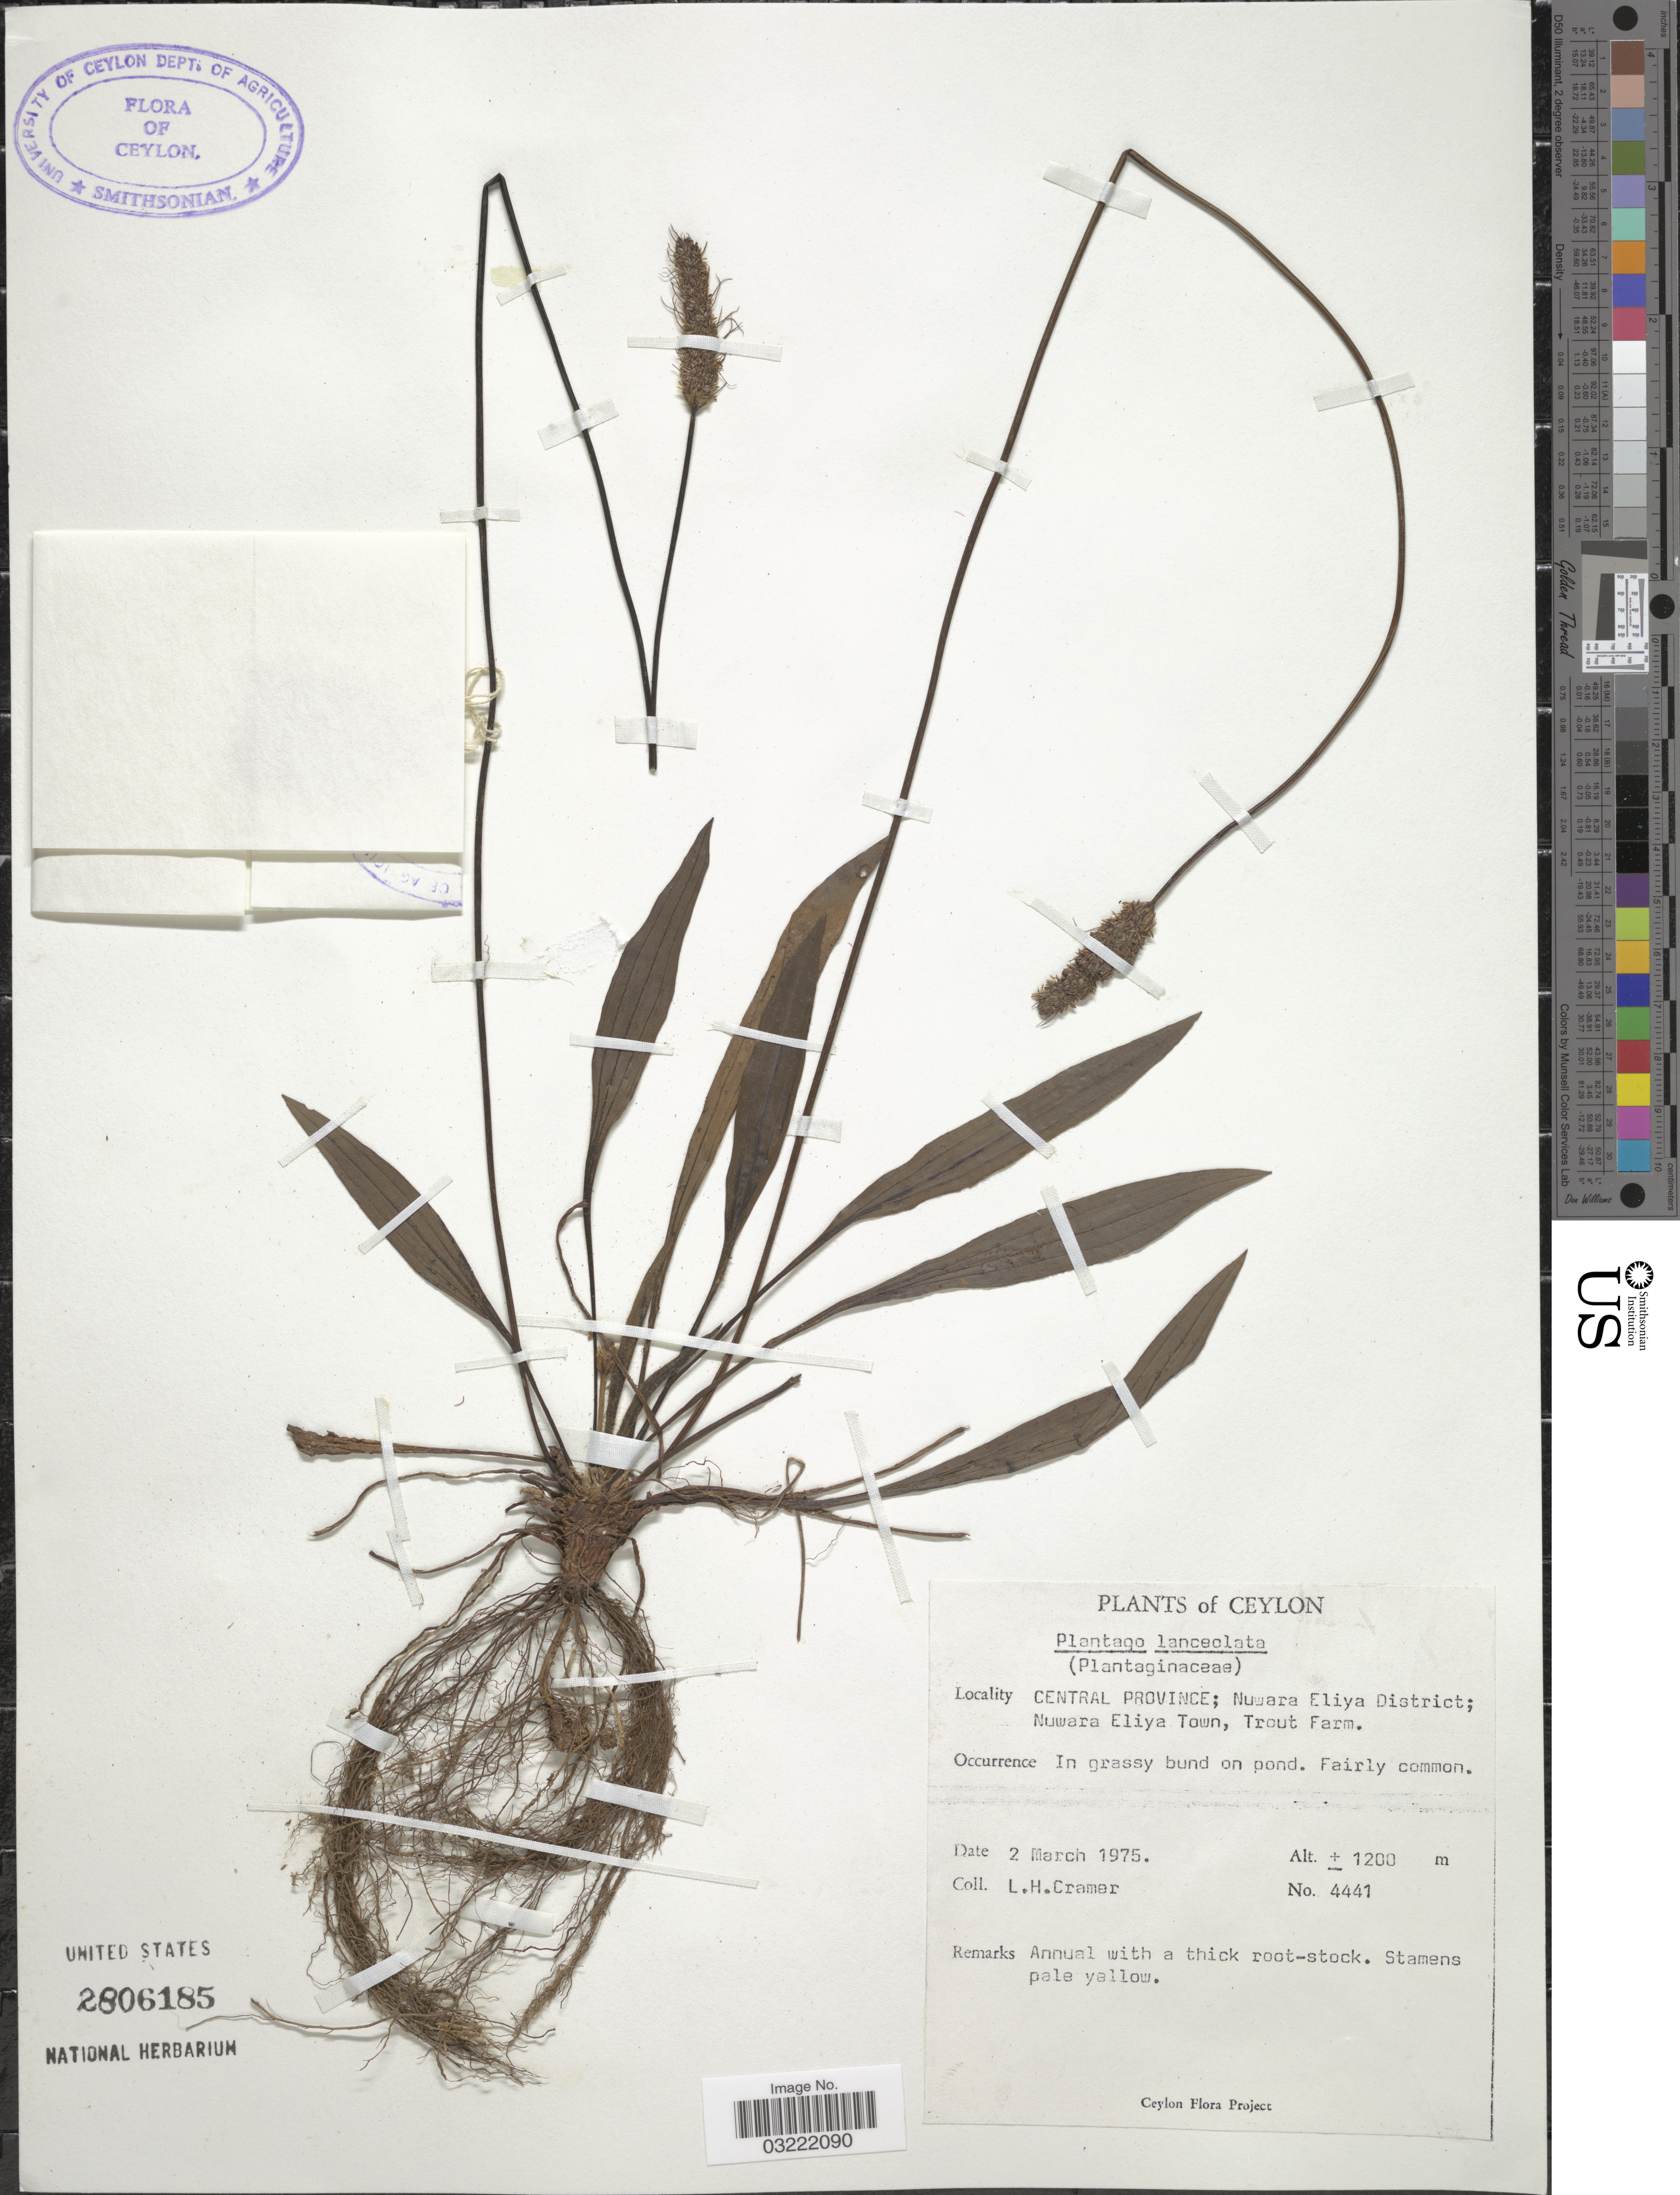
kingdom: Plantae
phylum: Tracheophyta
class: Magnoliopsida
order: Lamiales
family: Plantaginaceae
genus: Plantago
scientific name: Plantago lanceolata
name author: L.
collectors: L. H. Cramer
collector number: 4441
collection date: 1975-03-02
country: Sri Lanka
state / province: Central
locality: Ceylon. Nuwara Eliya District; Nuwara Eliya Town, Trout Farm.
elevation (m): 1200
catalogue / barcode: US 2806185